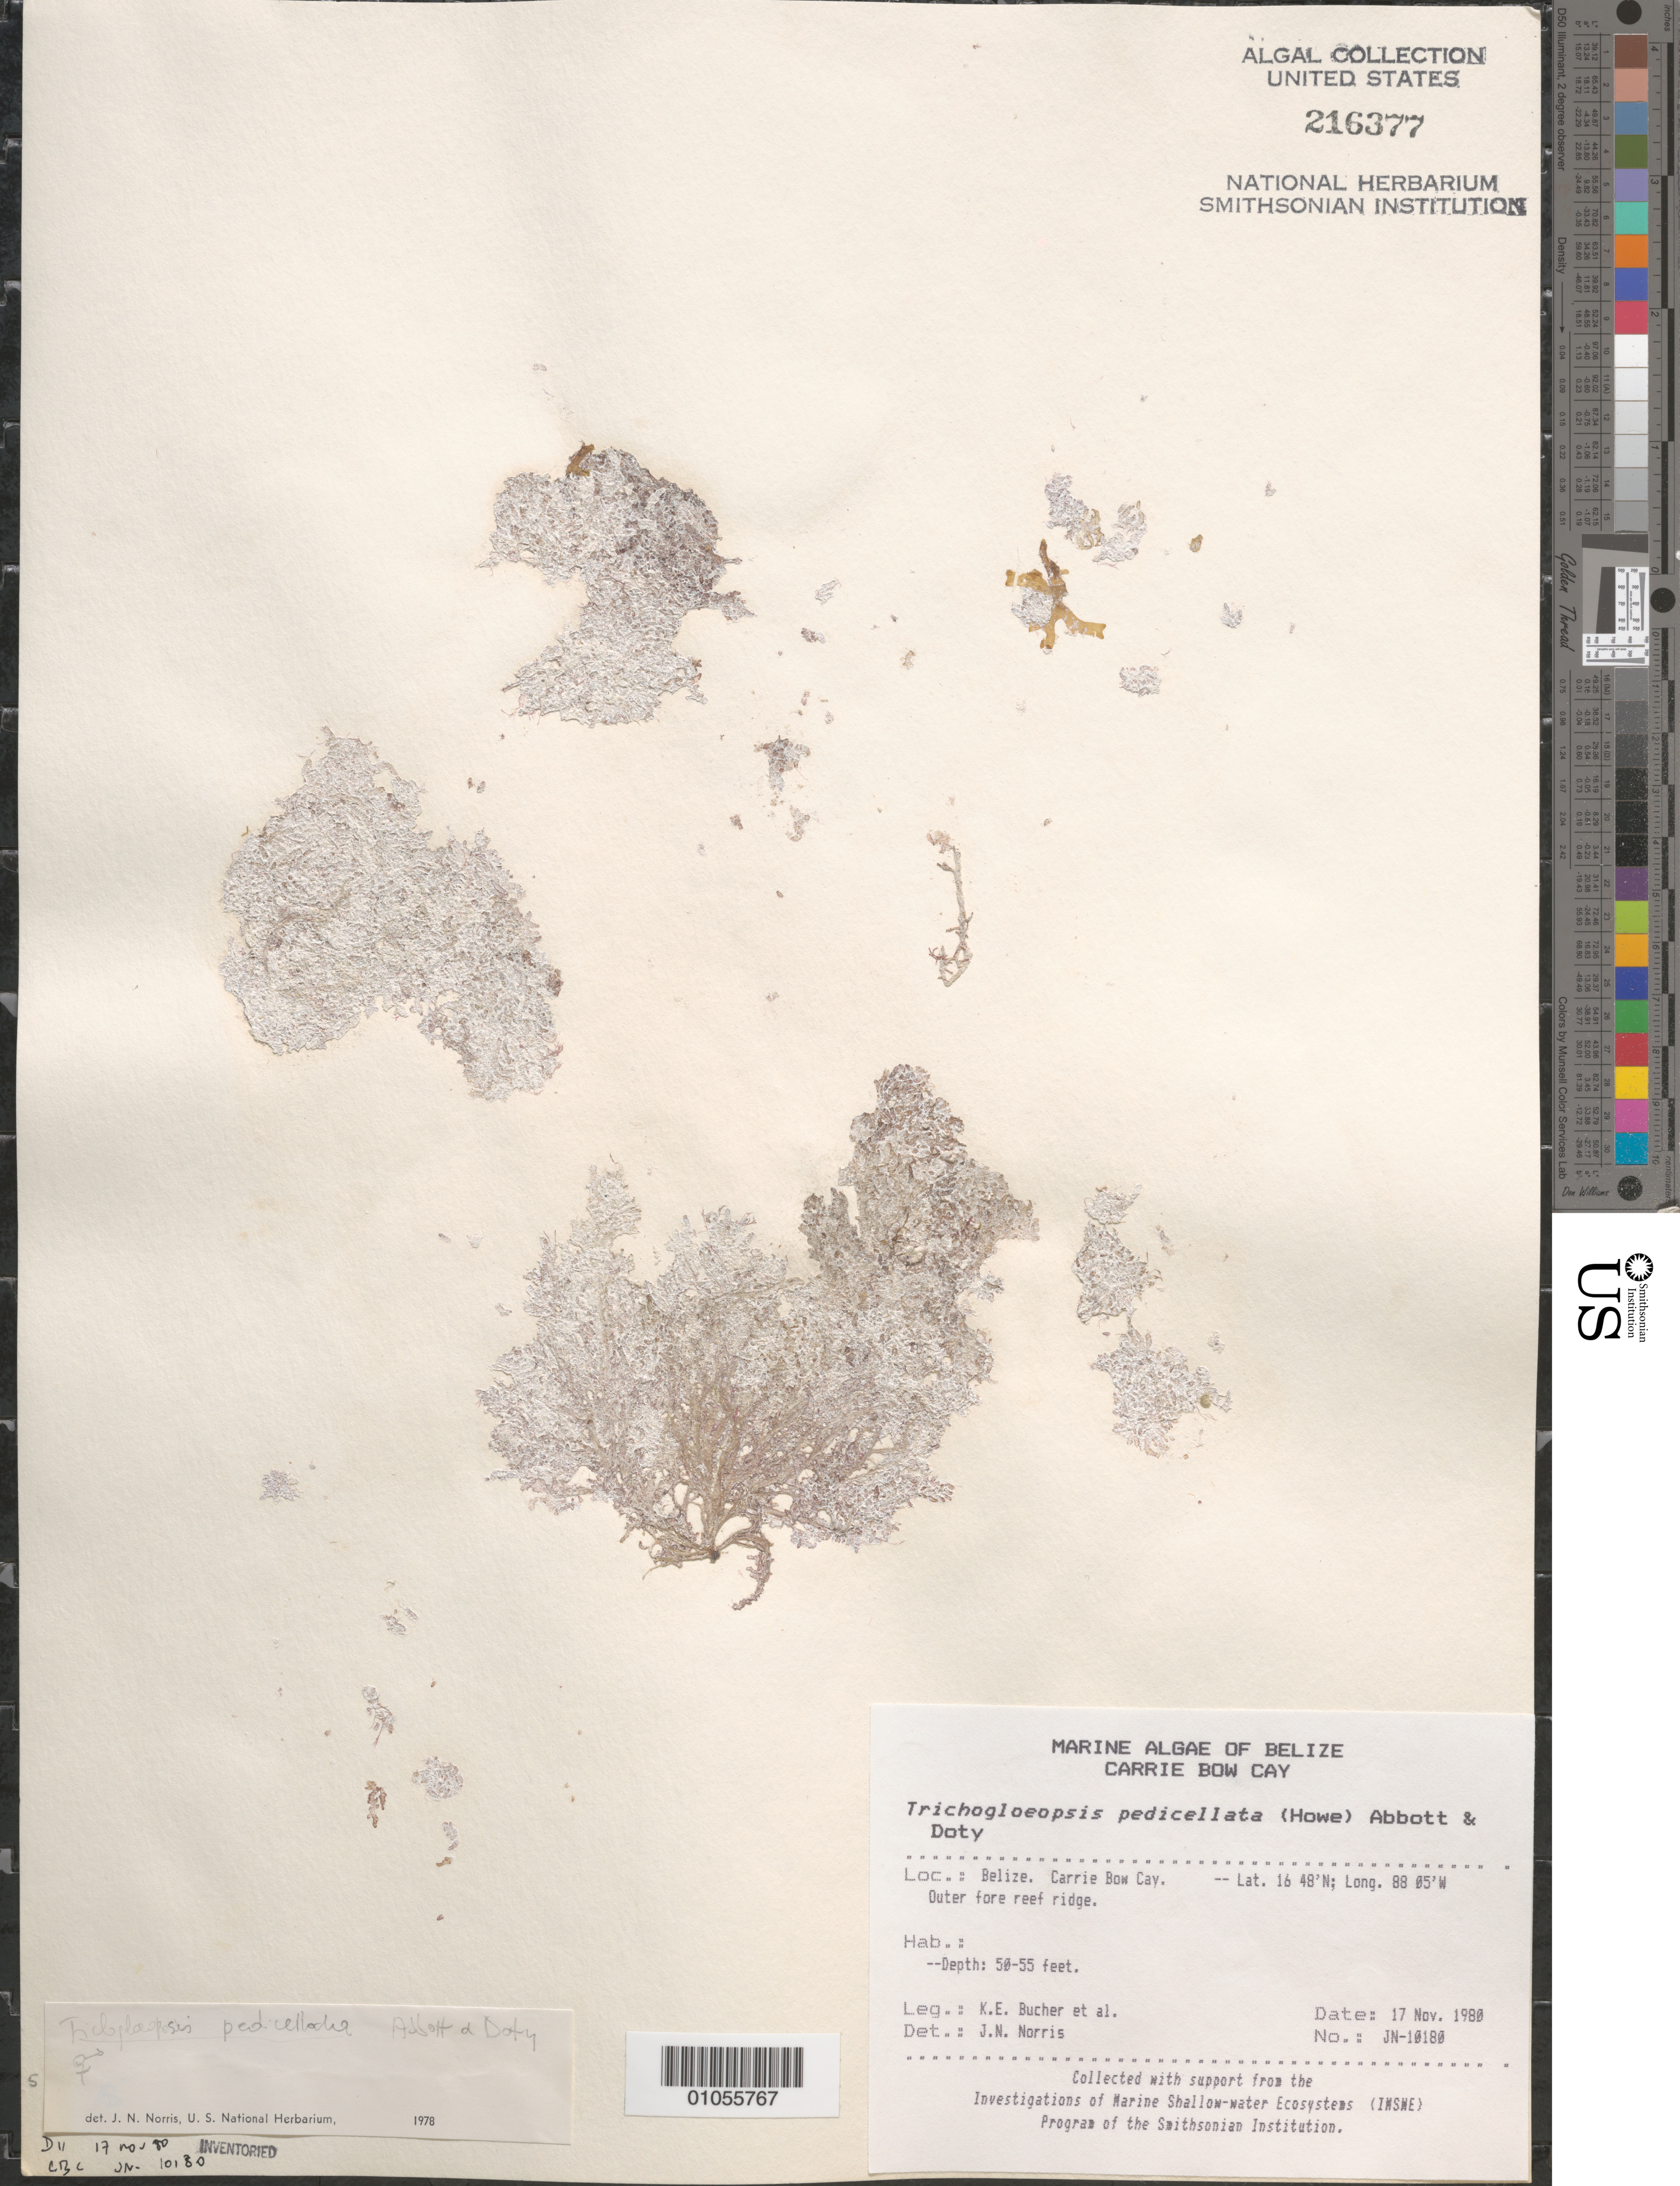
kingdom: Plantae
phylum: Rhodophyta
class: Florideophyceae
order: Nemaliales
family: Liagoraceae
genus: Trichogloeopsis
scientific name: Trichogloeopsis pedicellata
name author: (M. Howe in Britton & Millsp.) I.A. Abbott & Doty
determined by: Norris, James N.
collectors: K. E. Bucher & et al.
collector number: JN-10180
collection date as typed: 17 Nov 1980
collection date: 1980-11-17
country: Belize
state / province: Stann Creek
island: Carrie Bow Cay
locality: Outer fore reef ridge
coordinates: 16 48'N, 88 05'W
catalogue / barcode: US 216377